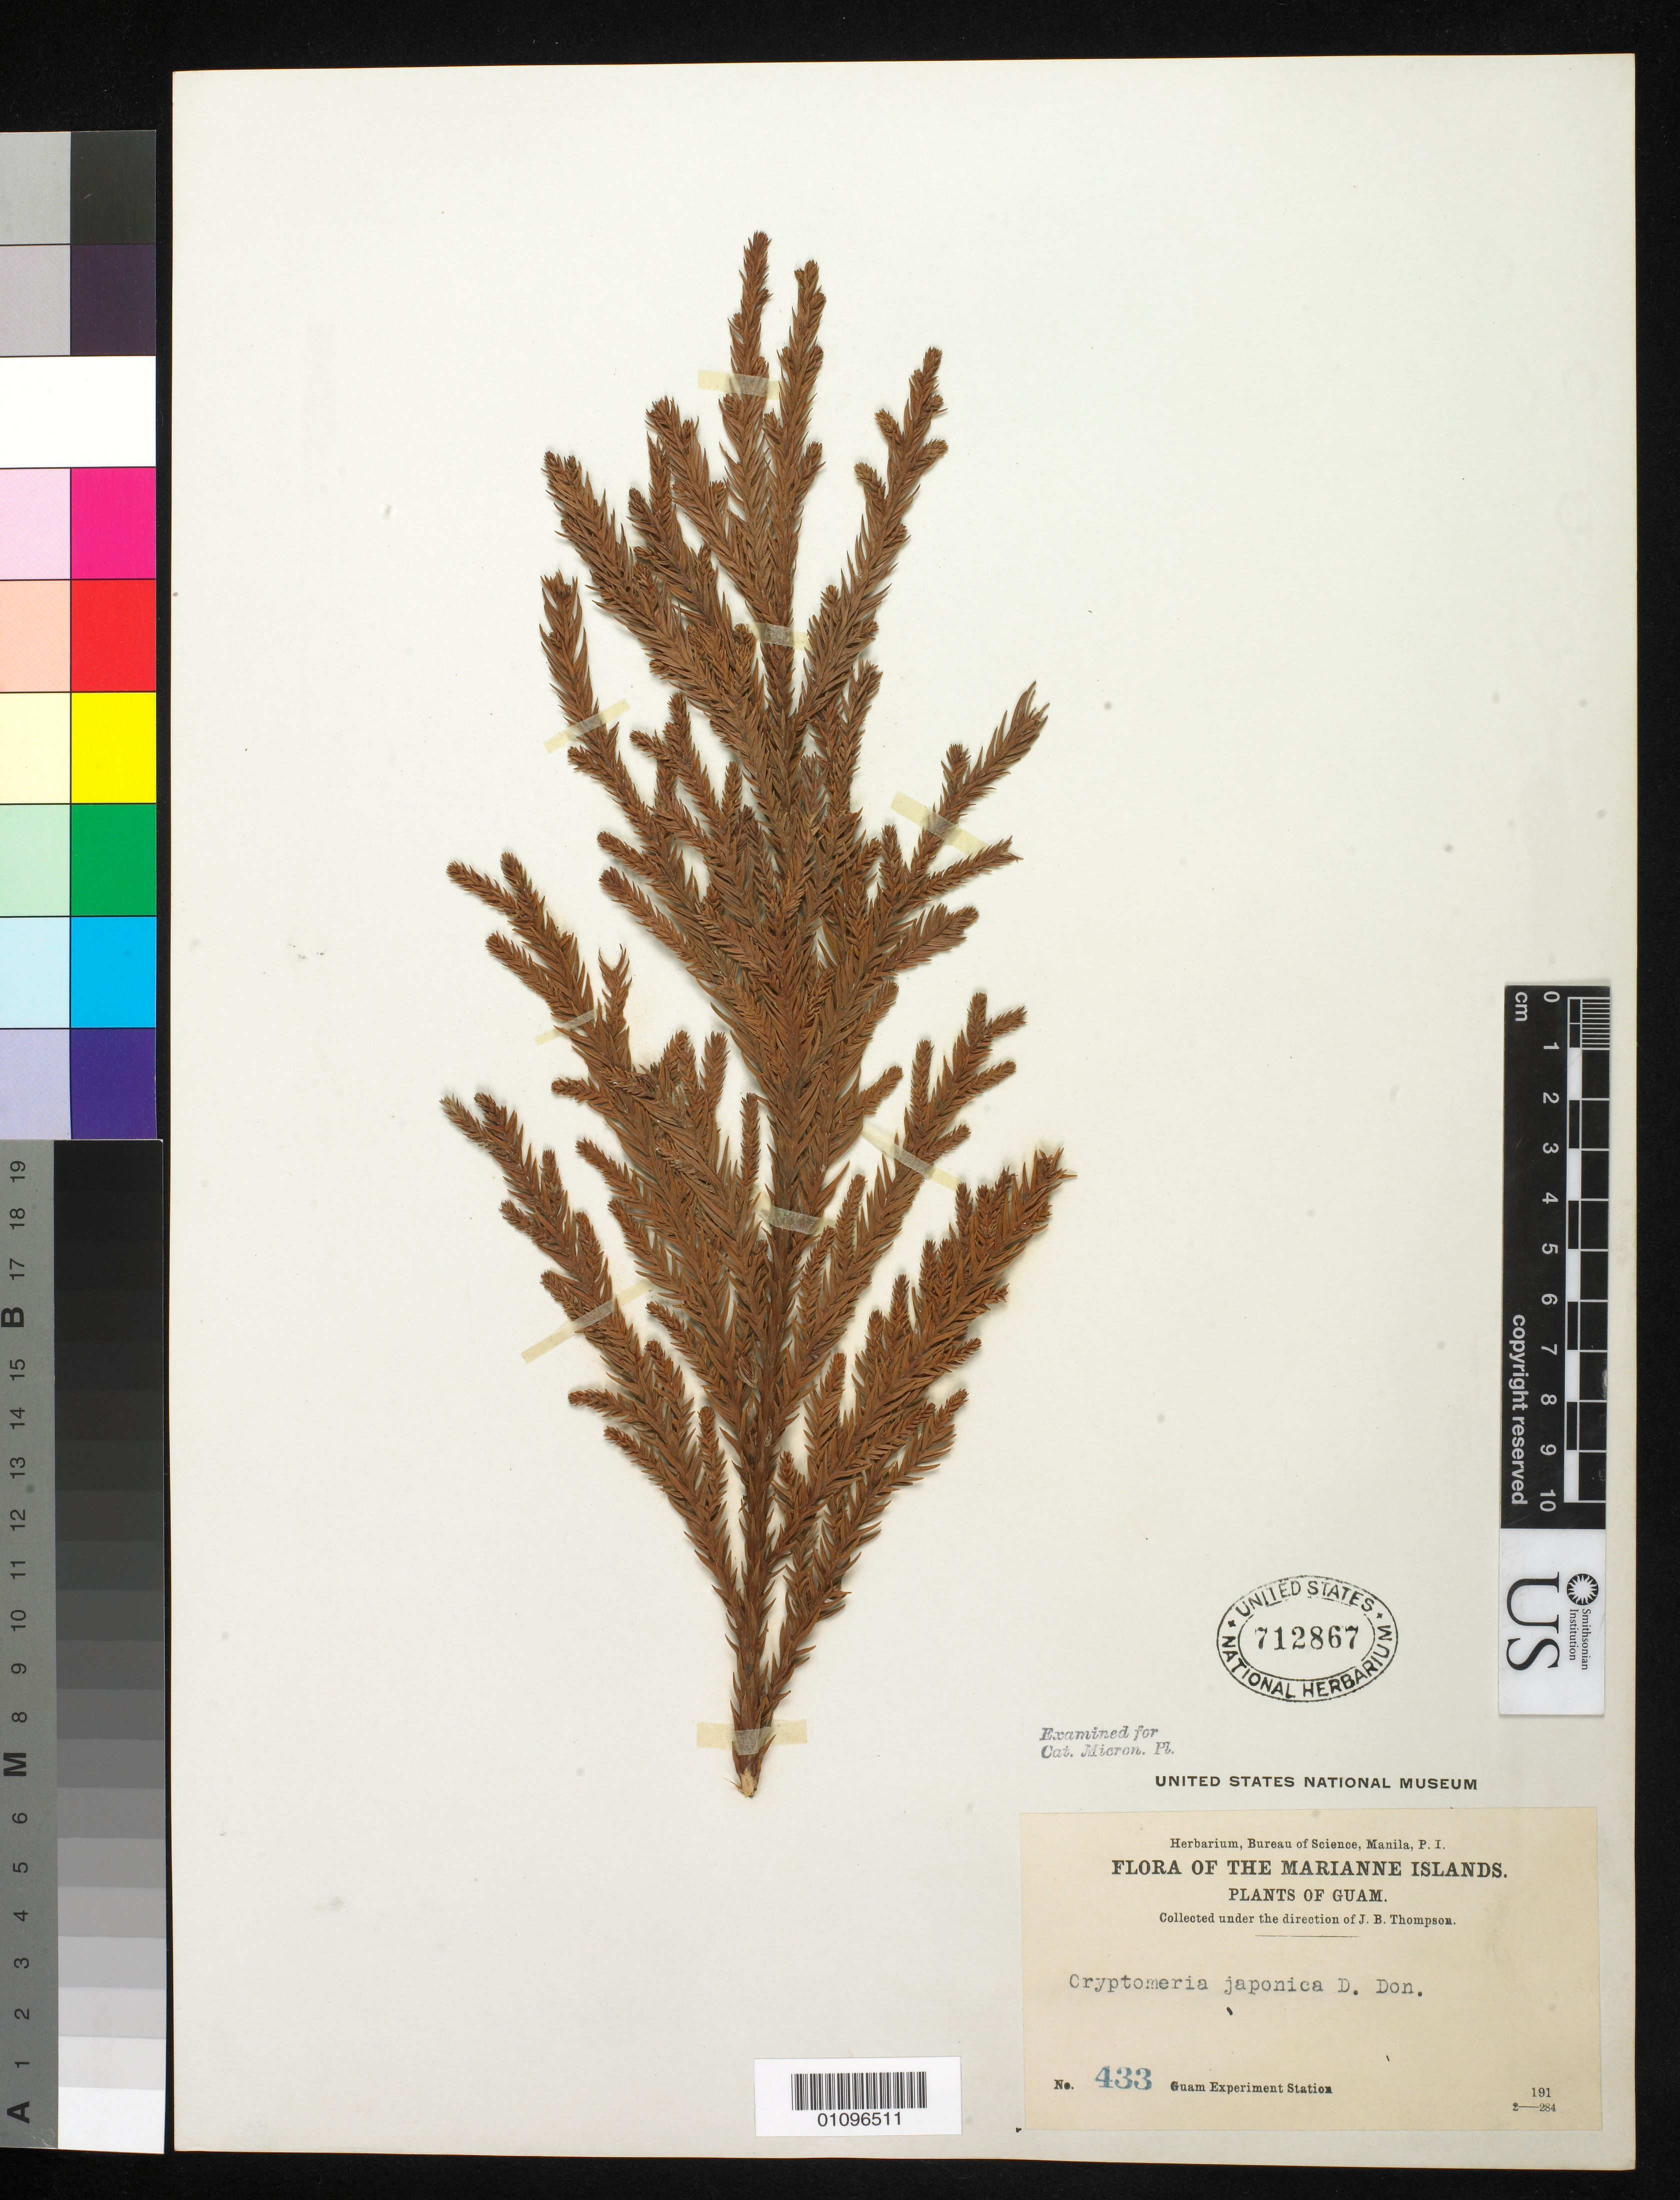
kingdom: Plantae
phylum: Tracheophyta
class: Pinopsida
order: Pinales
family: Cupressaceae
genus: Cryptomeria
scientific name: Cryptomeria japonica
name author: (Thunb. ex L. f.) D. Don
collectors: J. B. Thompson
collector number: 433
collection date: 1910/1919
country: Guam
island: Guam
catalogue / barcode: US 712867